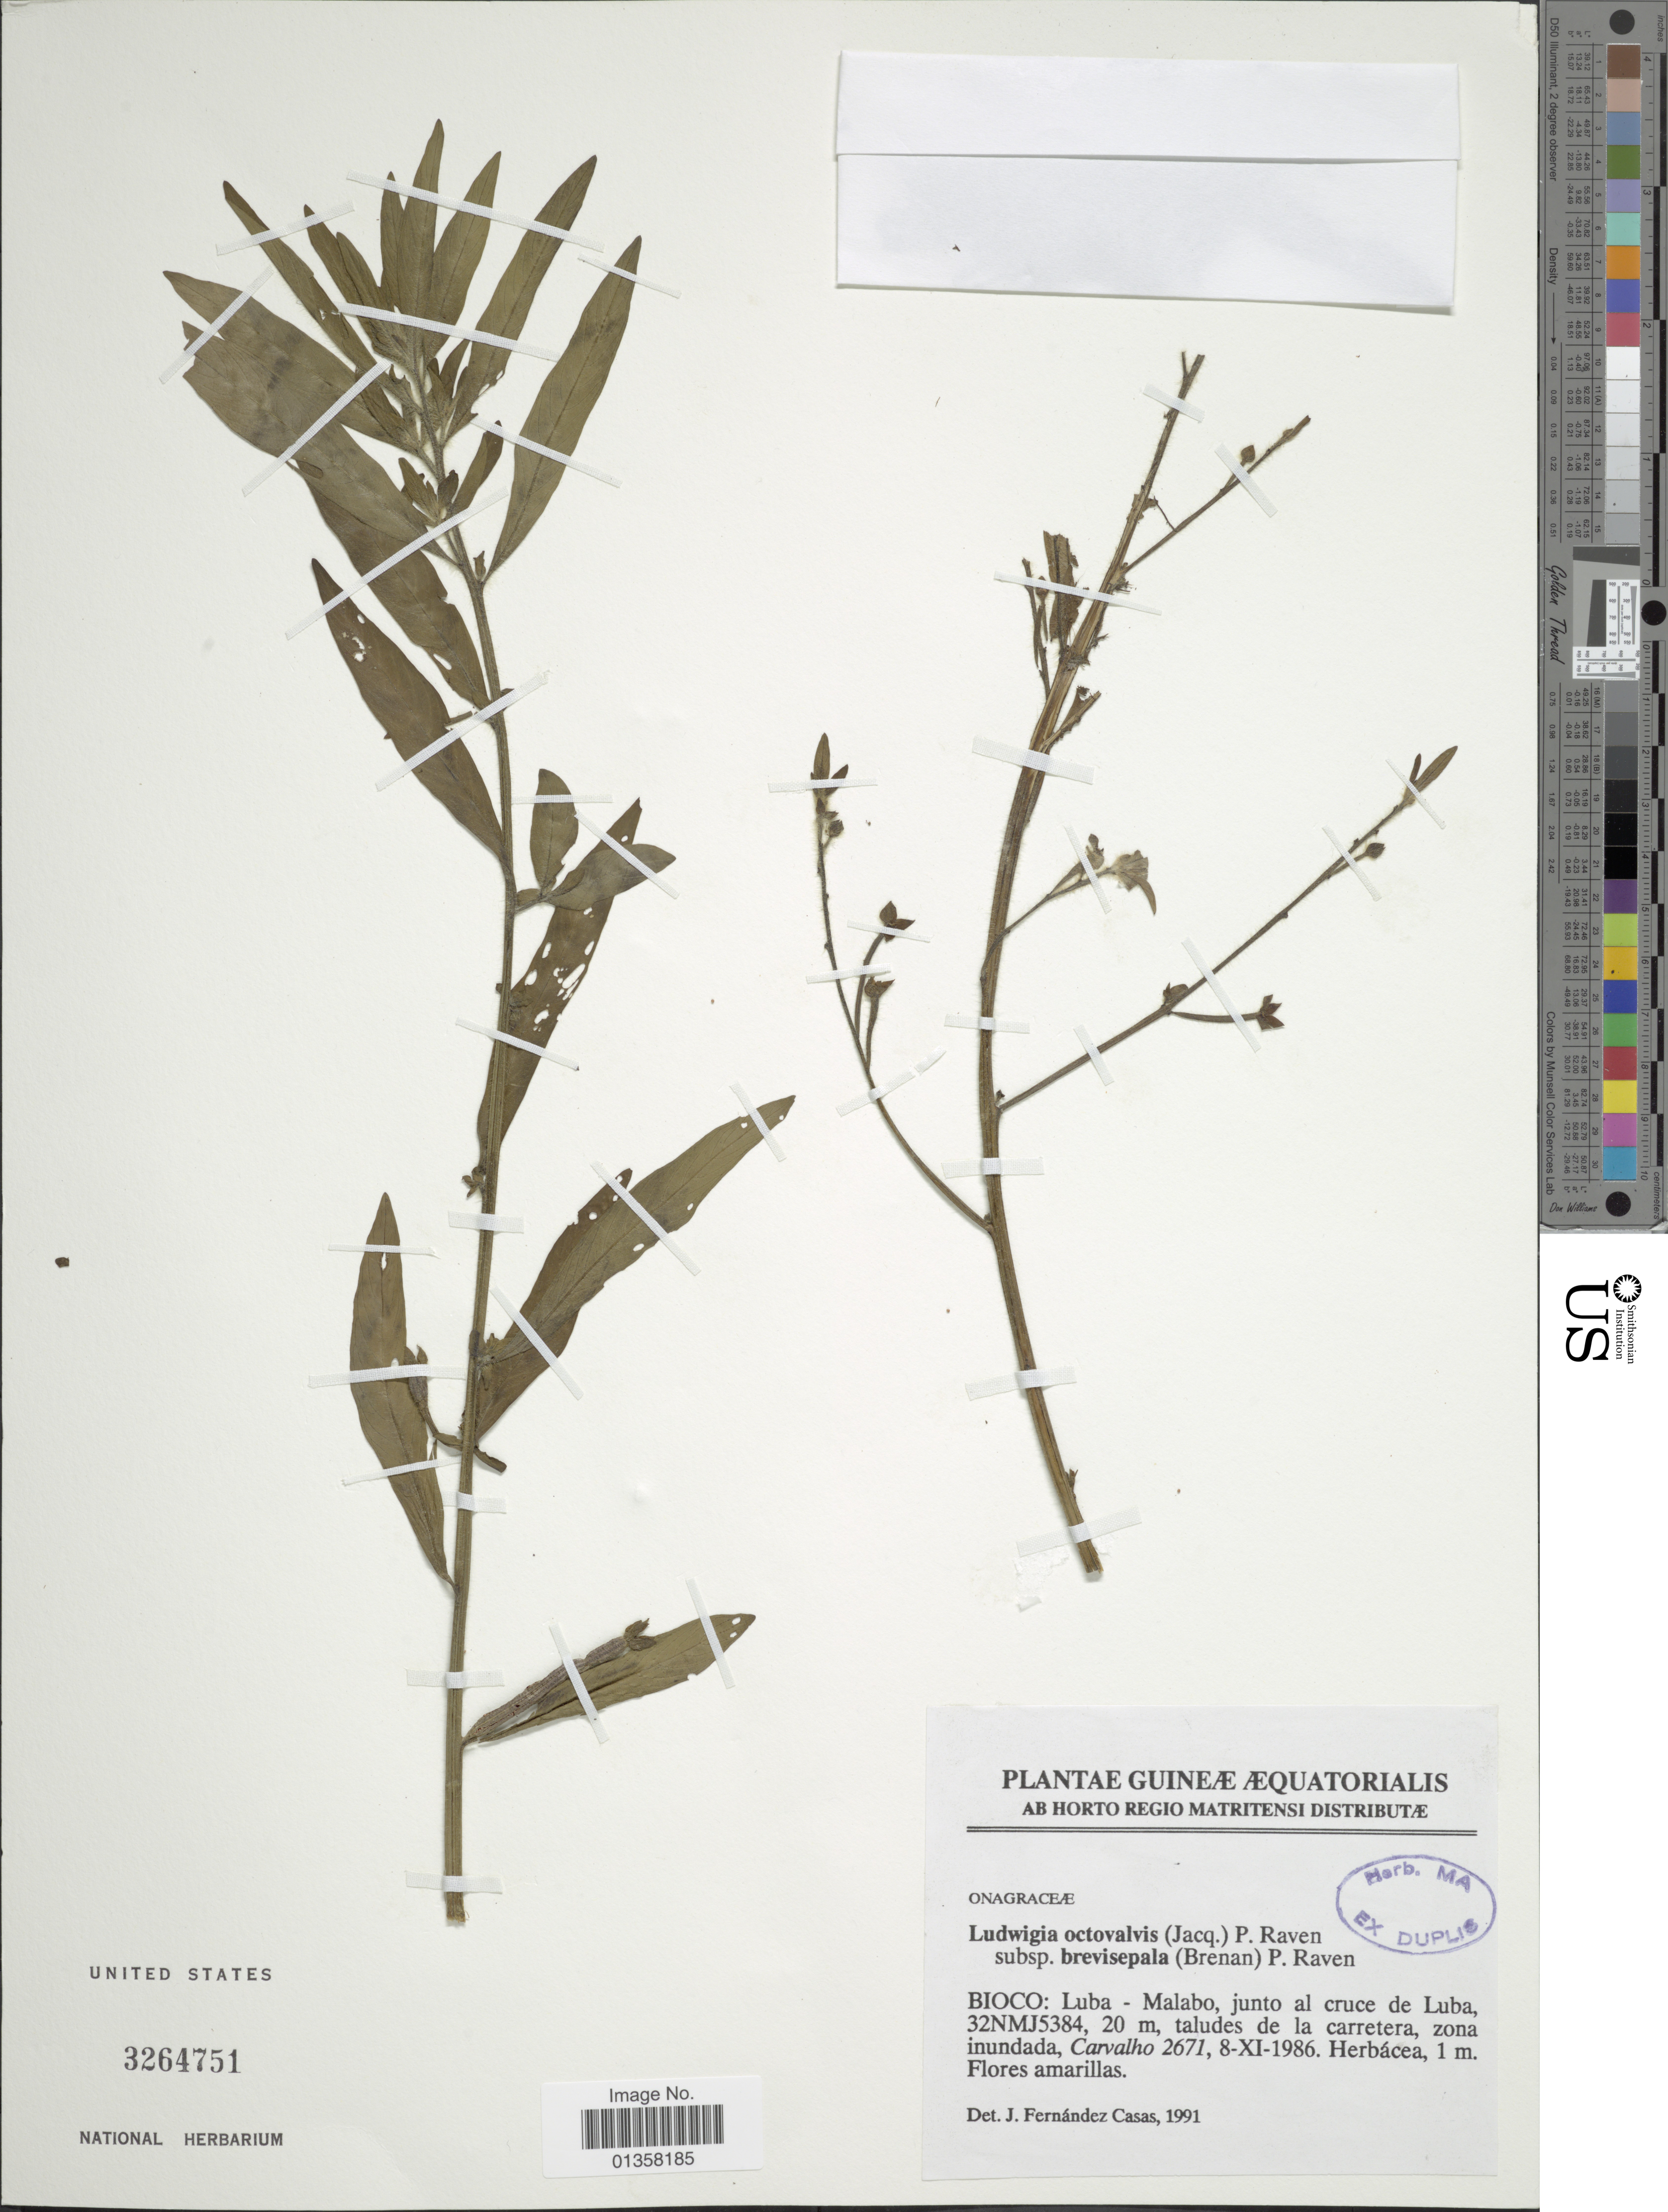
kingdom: Plantae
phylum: Tracheophyta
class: Magnoliopsida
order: Myrtales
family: Onagraceae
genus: Ludwigia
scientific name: Ludwigia octovalvis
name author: (Jacq.) P.H. Raven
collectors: Carvalho, --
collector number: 2671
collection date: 1986-11-08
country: Equatorial Guinea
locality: Bioco: Luba - Malabo, junto al cruce de Luba, 32NMJ5384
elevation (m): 20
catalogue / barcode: US 3264751